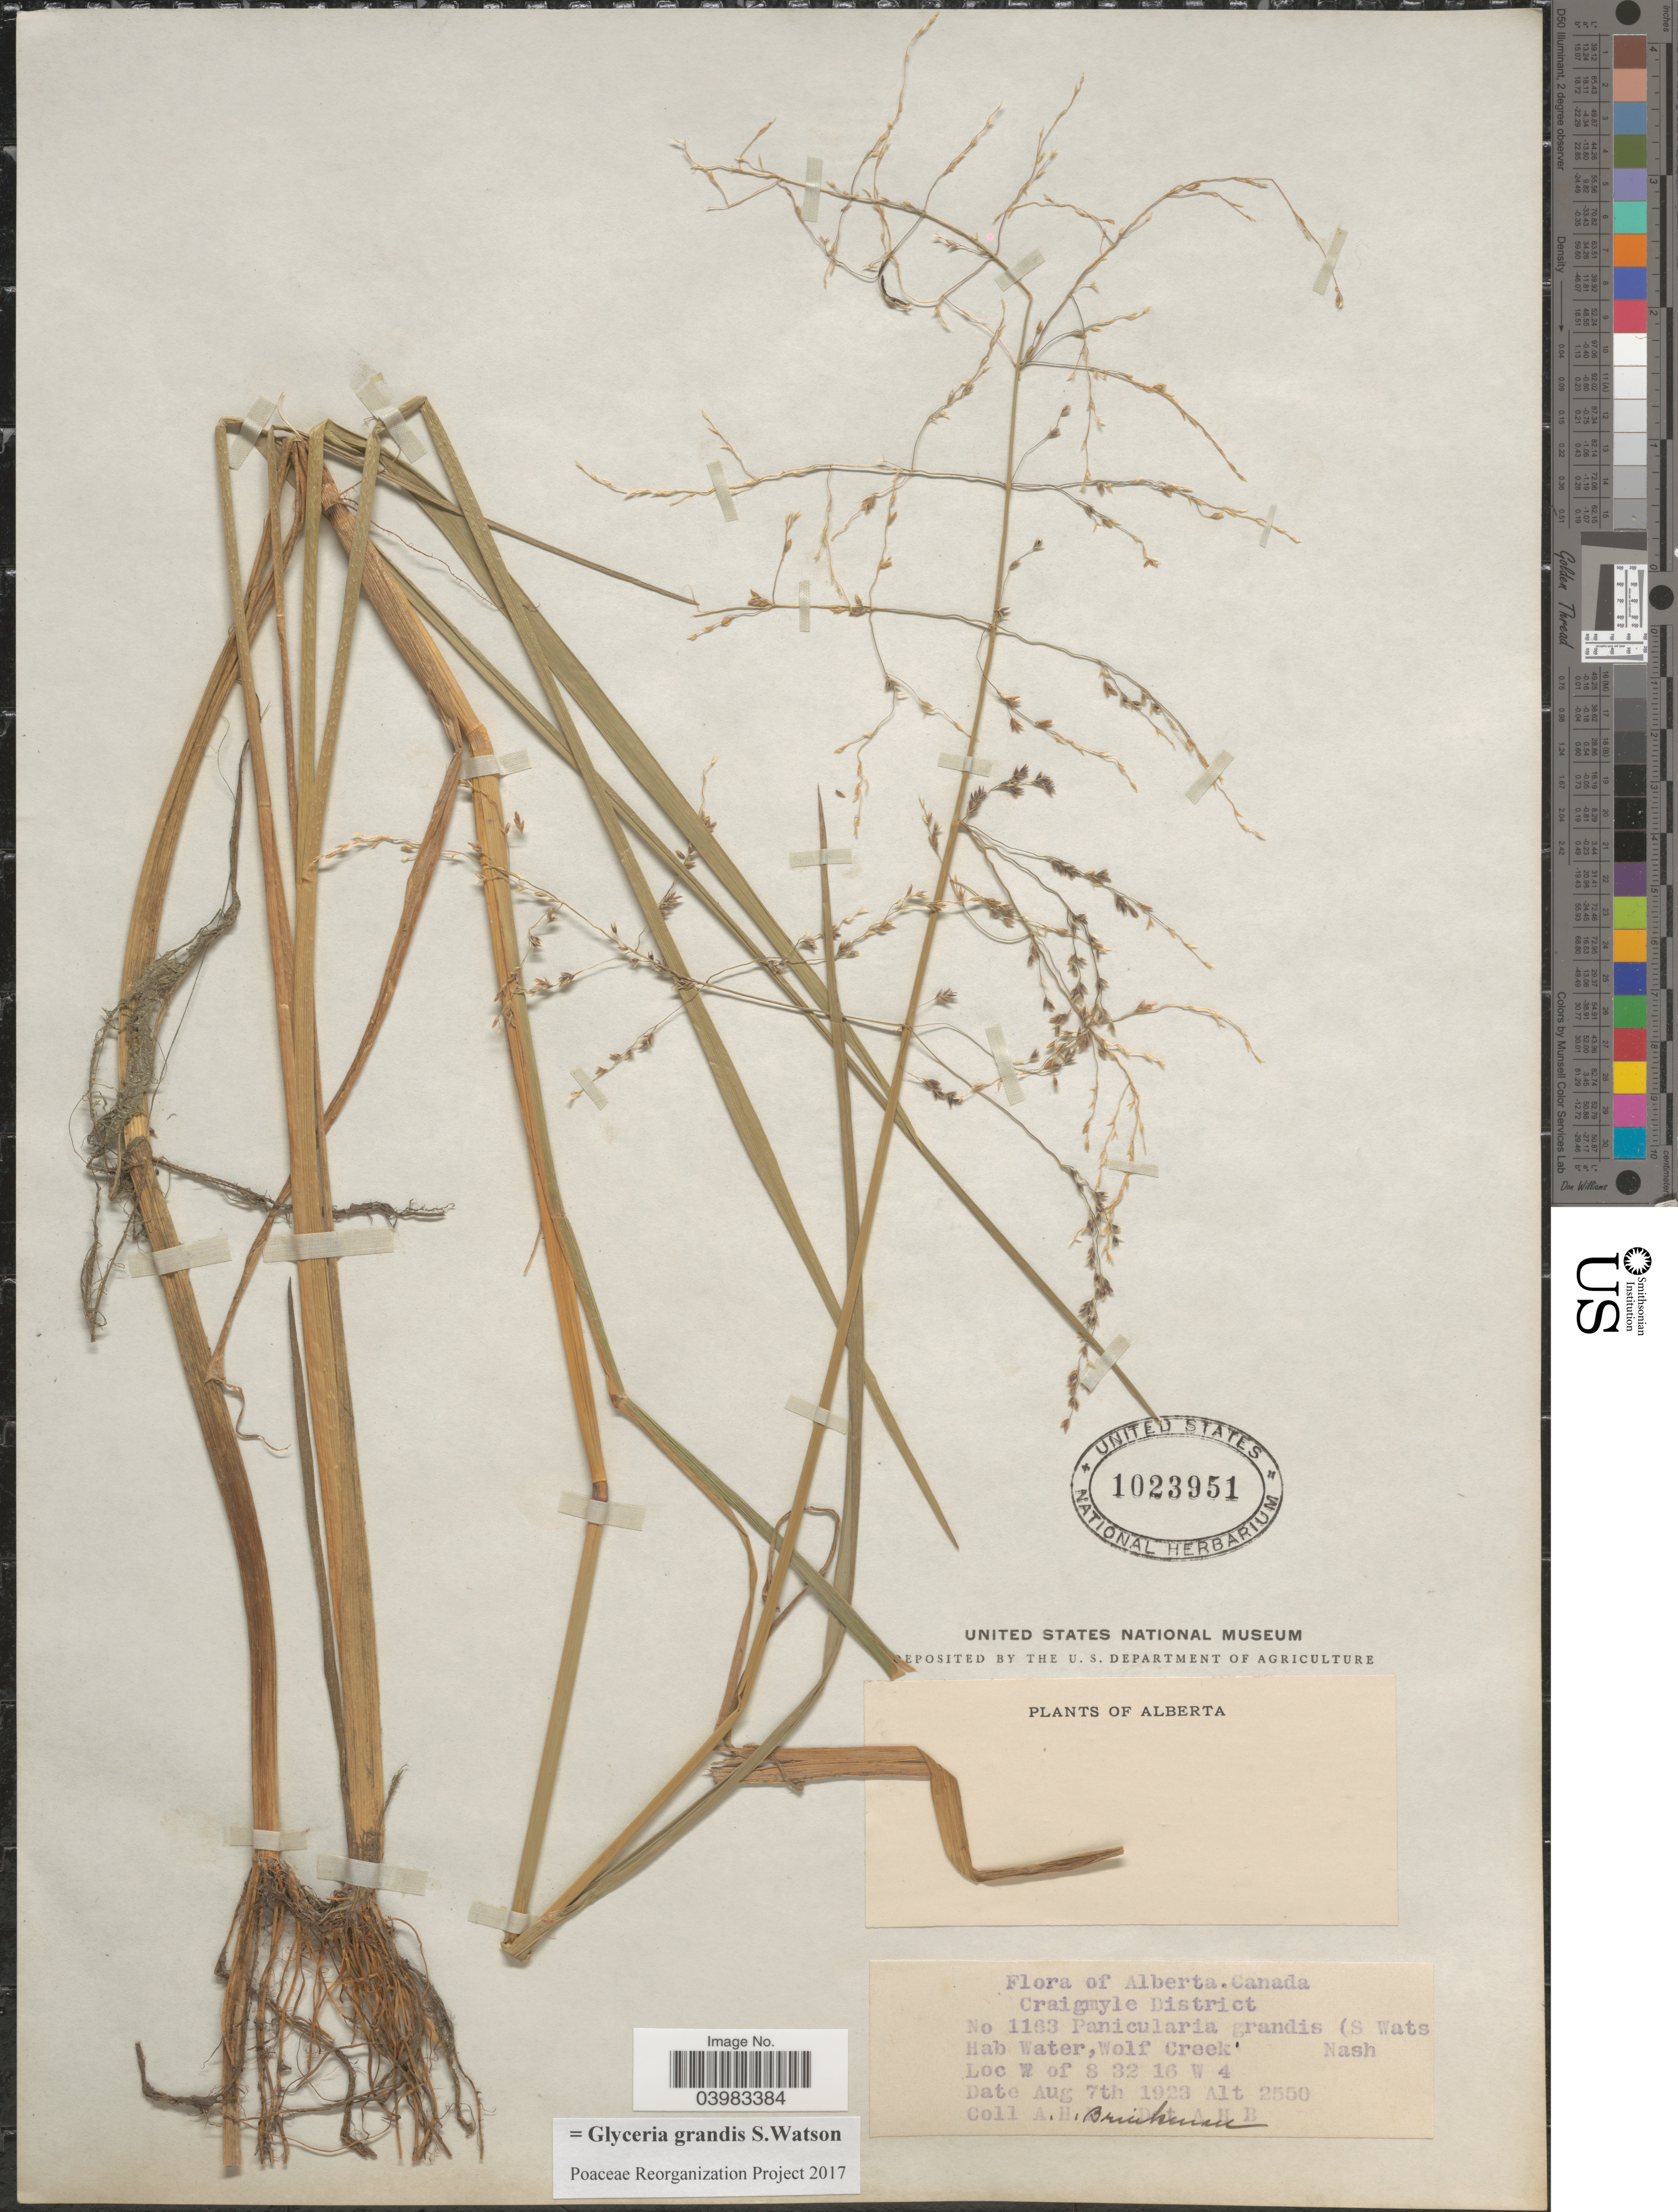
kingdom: Plantae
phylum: Tracheophyta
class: Liliopsida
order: Poales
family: Poaceae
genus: Glyceria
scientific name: Glyceria grandis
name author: S. Watson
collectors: A. Brinkman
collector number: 1163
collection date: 1923-08-07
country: Canada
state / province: Alberta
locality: Craigmyle District. Water, Wolf Creek. W of S 32 16 W 4.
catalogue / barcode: US 1023951